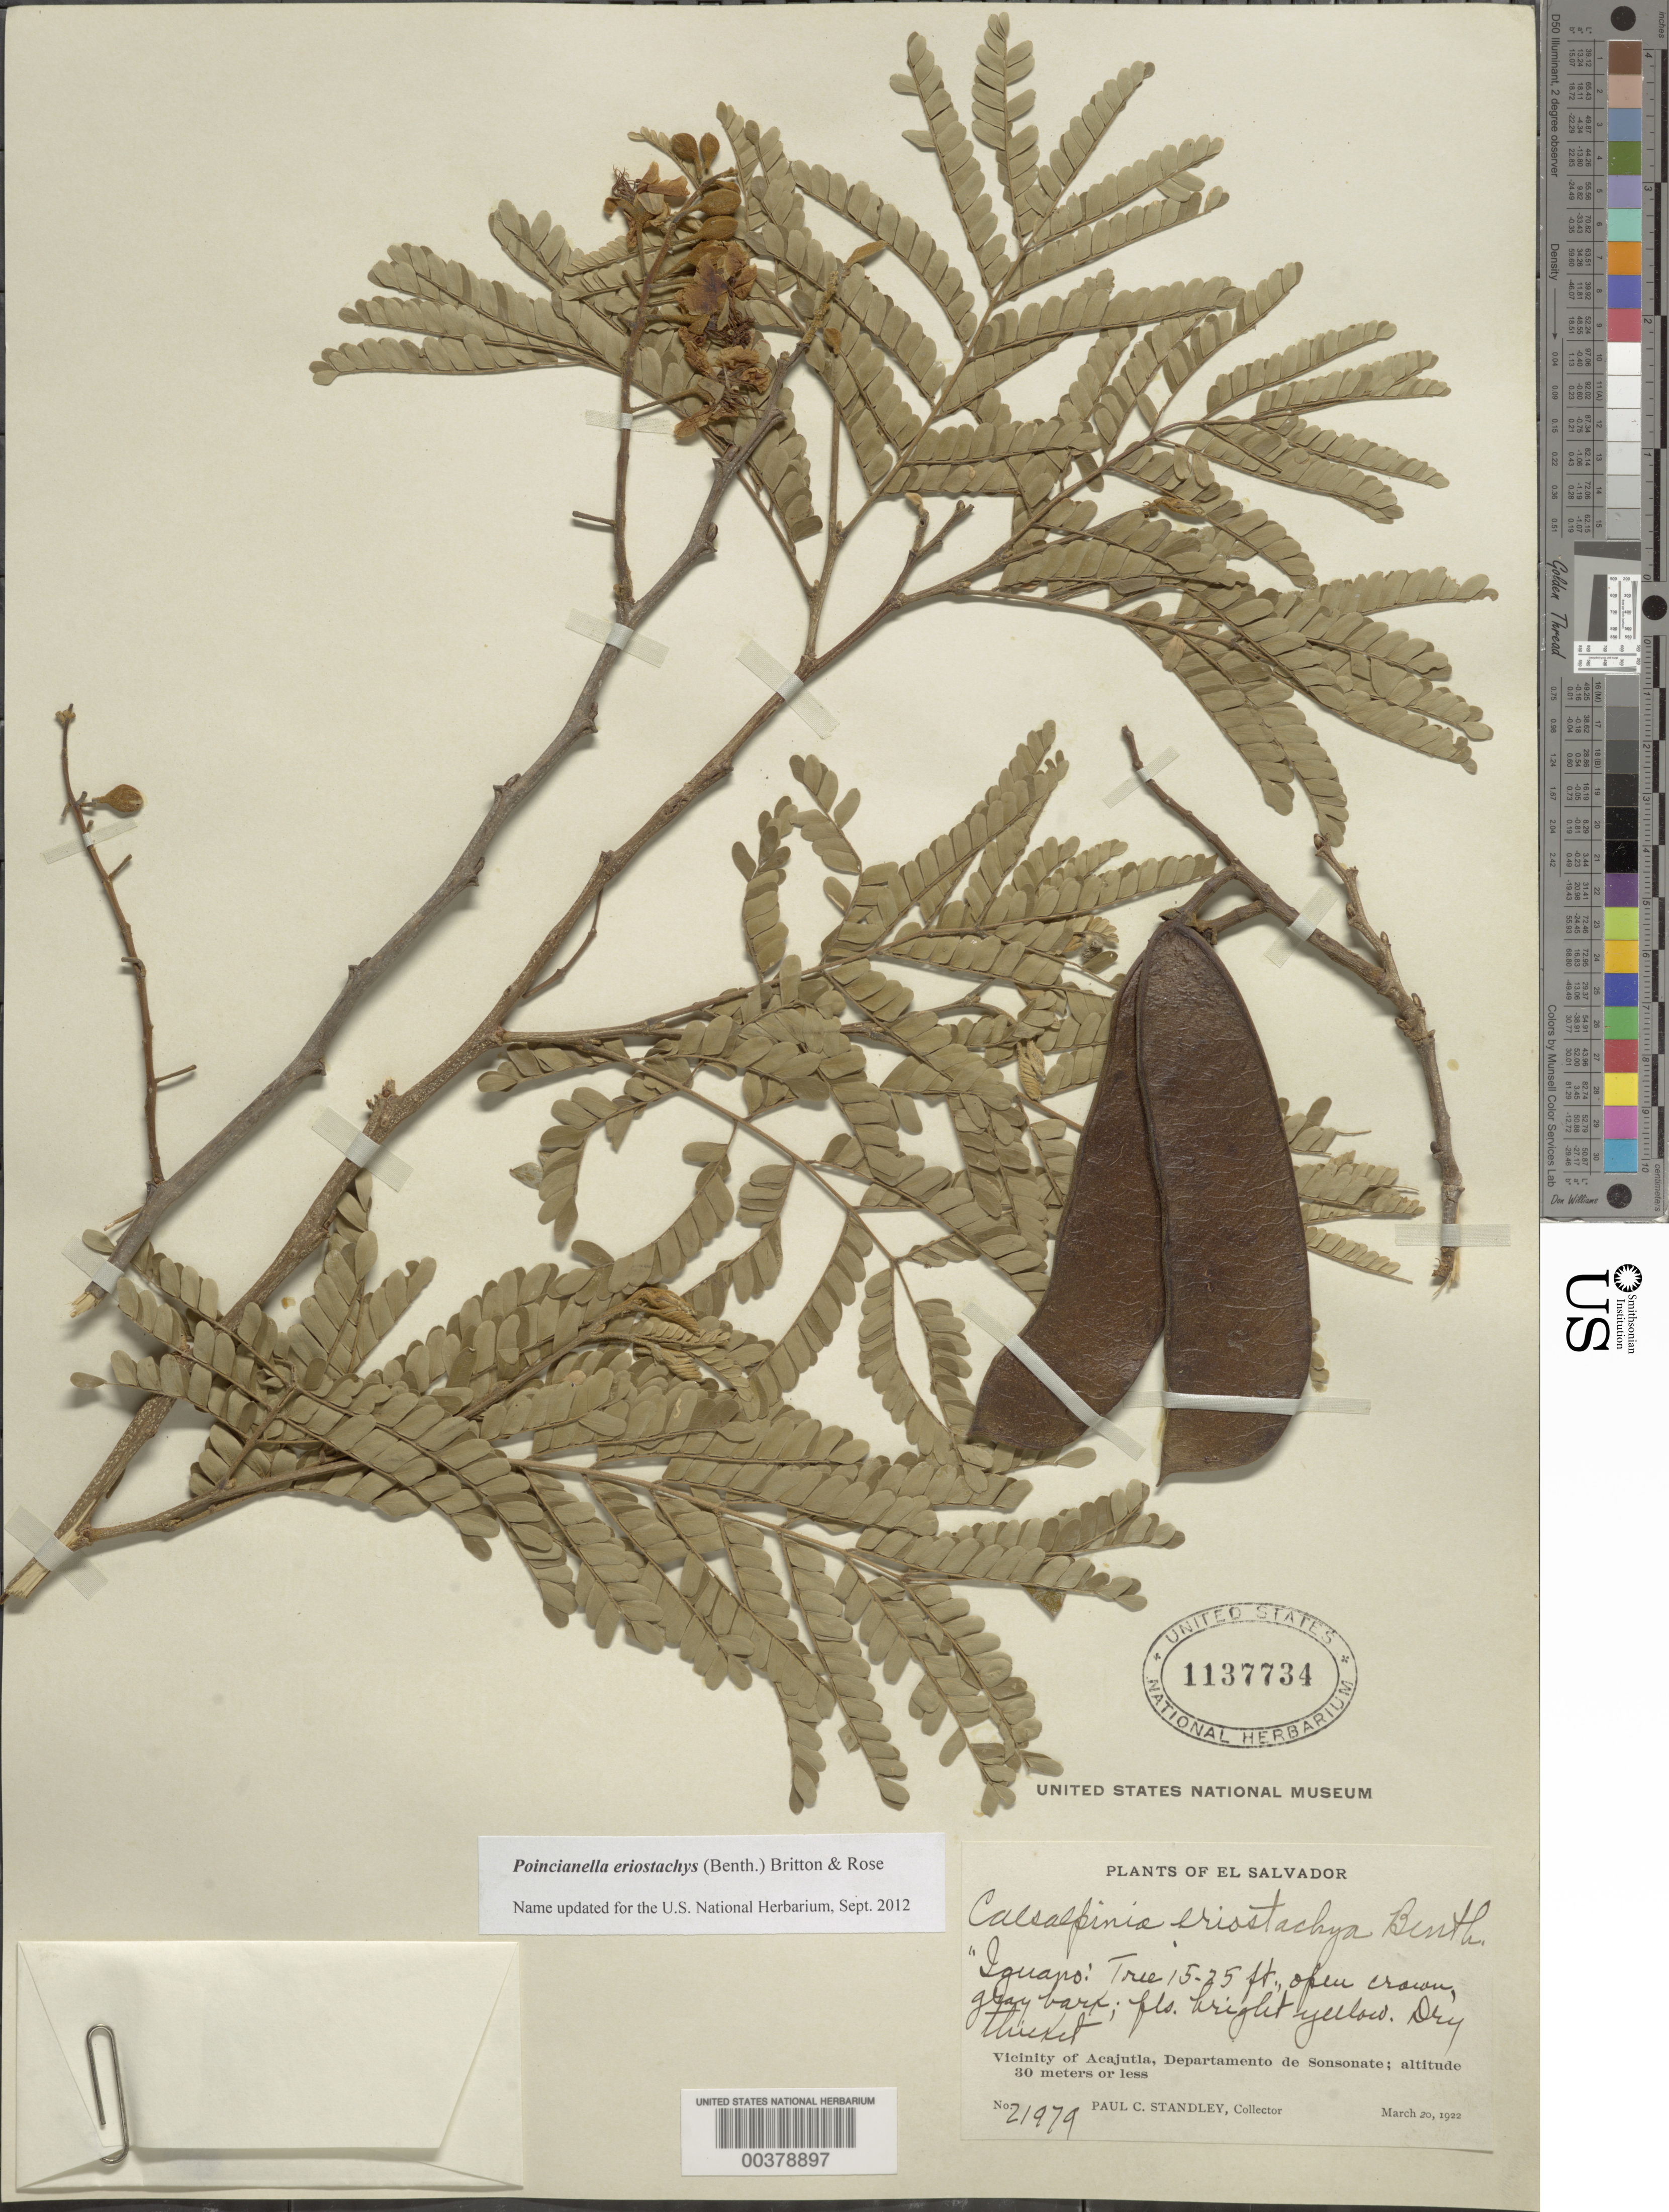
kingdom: Plantae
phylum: Tracheophyta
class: Magnoliopsida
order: Fabales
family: Fabaceae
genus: Cenostigma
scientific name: Cenostigma eriostachys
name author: (Benth.) Gagnon & G.P. Lewis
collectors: P. C. Standley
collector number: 21979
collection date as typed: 20 Mar 1922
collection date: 1922-03-20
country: El Salvador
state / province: Sonsonate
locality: Vicinity of acajutla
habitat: Dry thicket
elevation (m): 30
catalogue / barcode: US 1137734